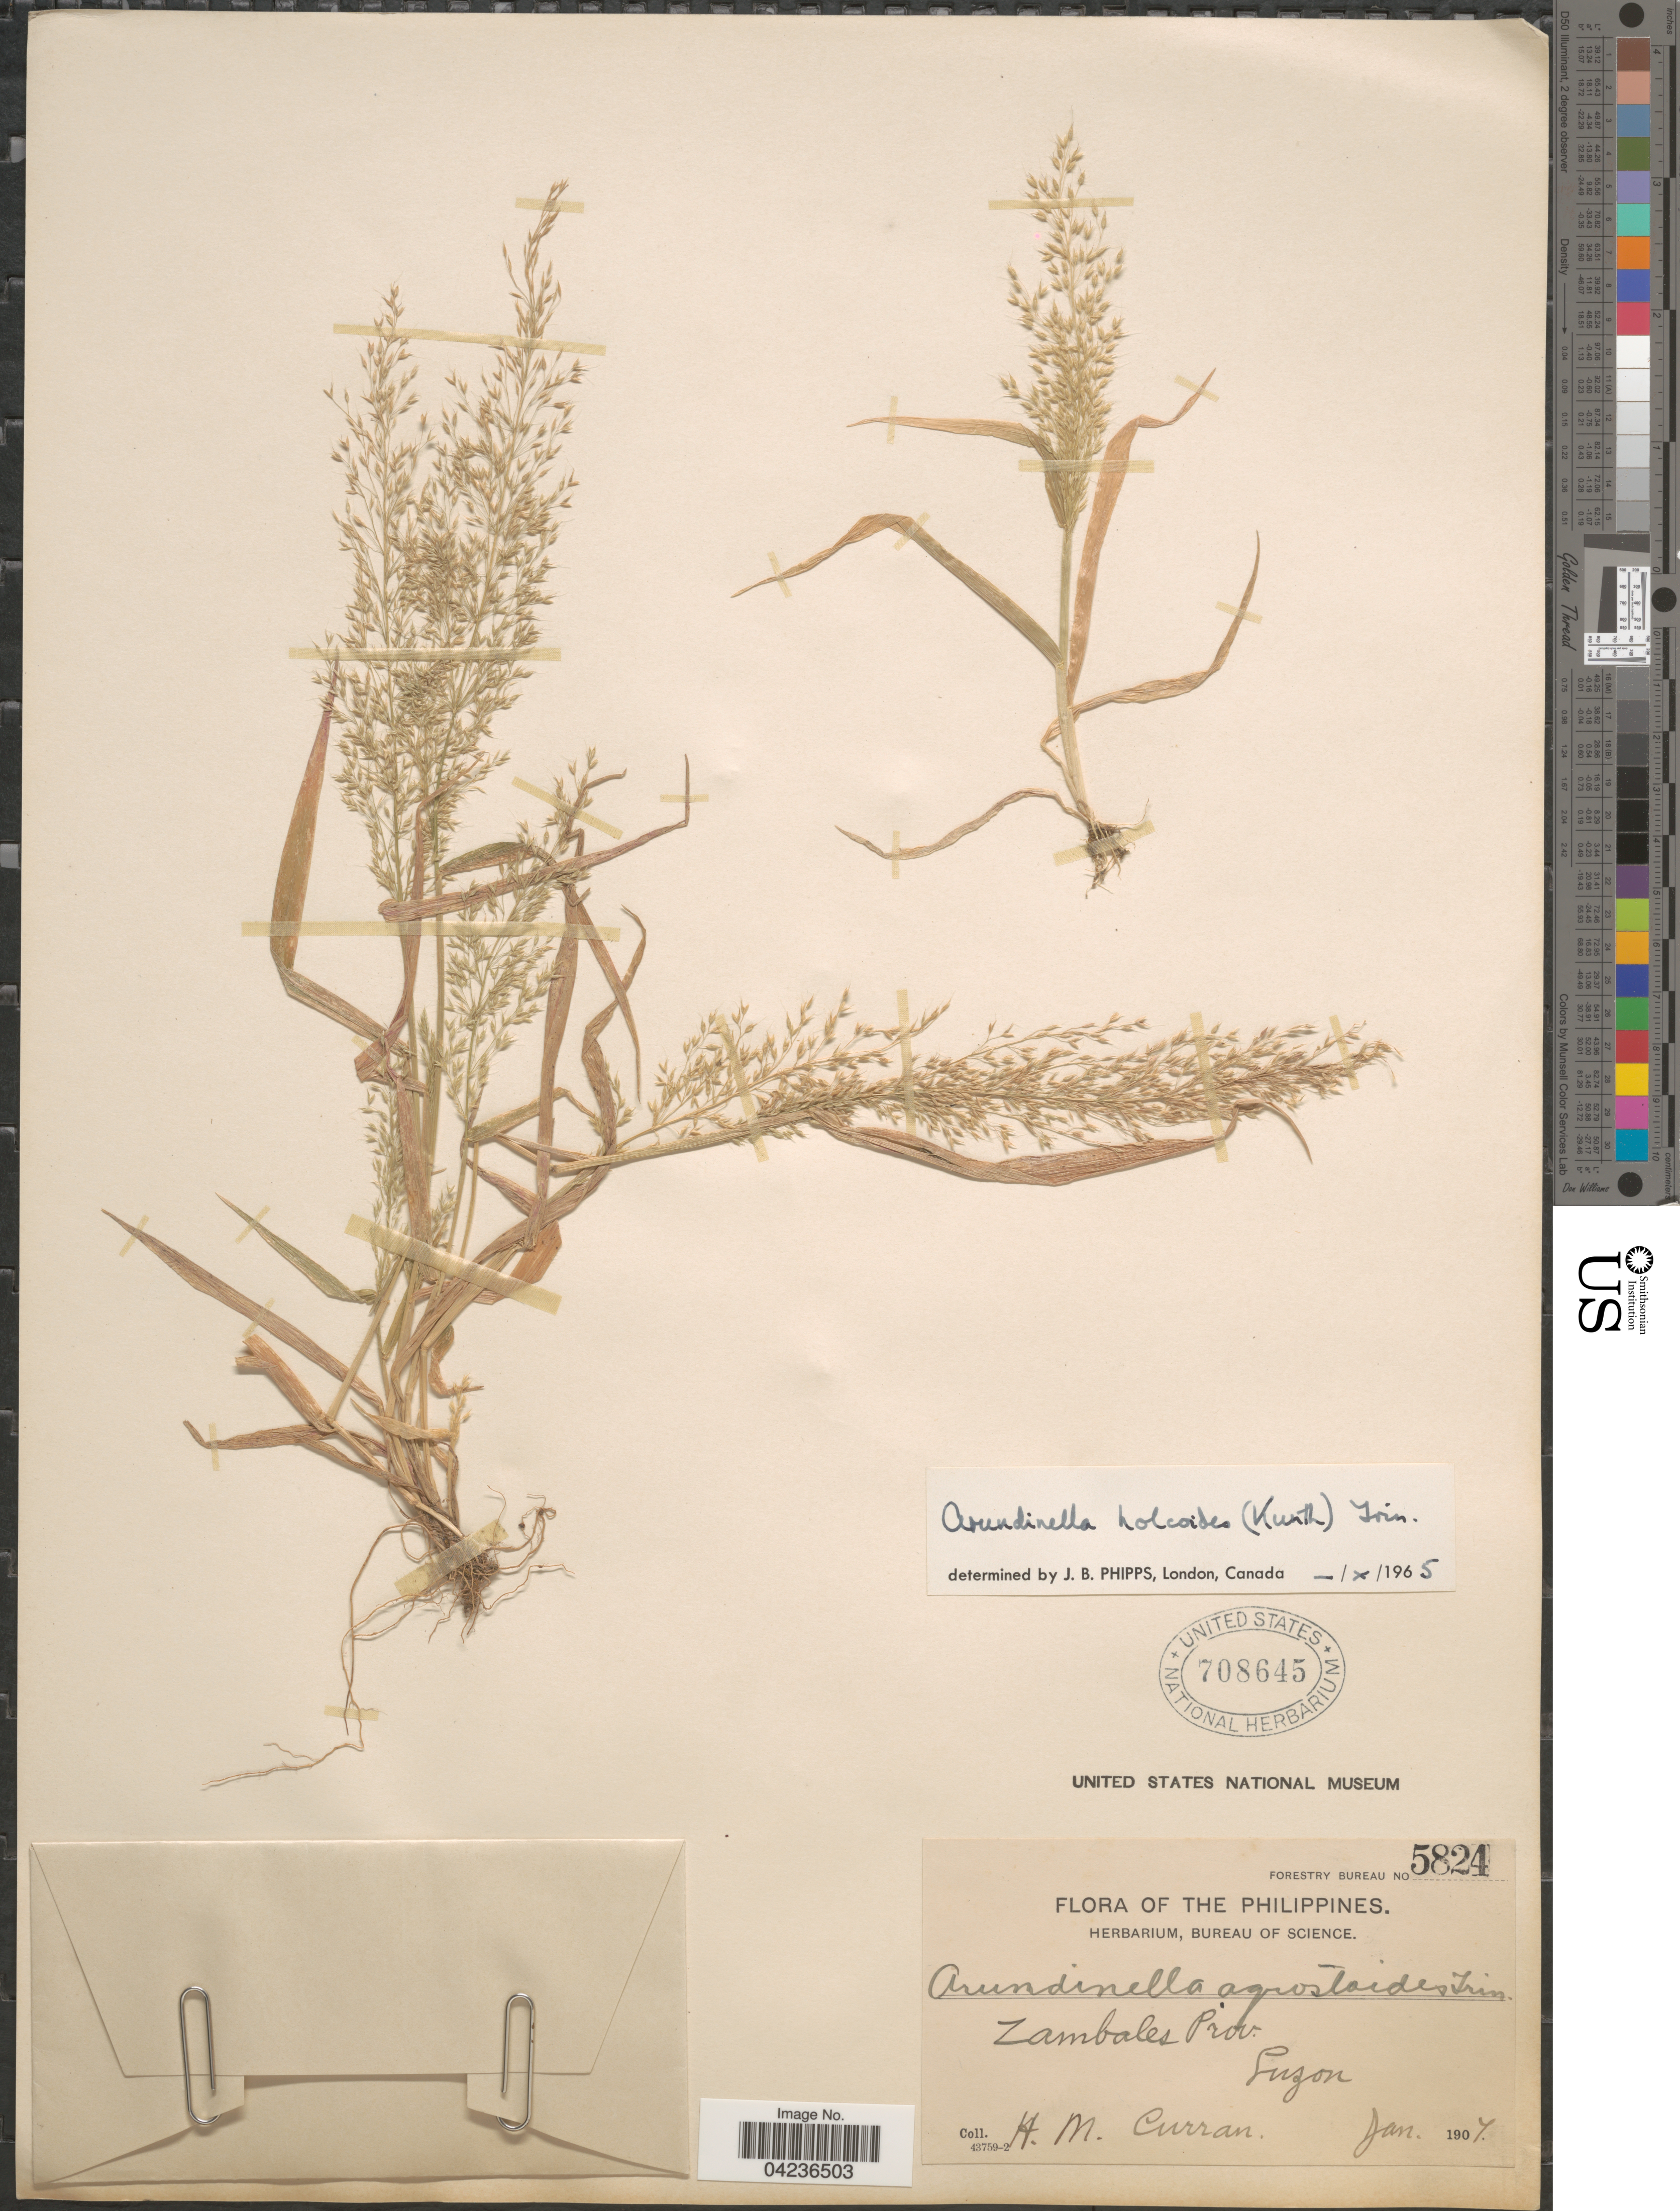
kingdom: Plantae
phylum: Tracheophyta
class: Liliopsida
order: Poales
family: Poaceae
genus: Arundinella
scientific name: Arundinella holcoides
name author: (Kunth) Trin.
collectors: H. M. Curran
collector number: Forestry Bureau 5824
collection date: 1907-01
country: Philippines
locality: Zambales Prov., Luzon.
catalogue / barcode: US 708645